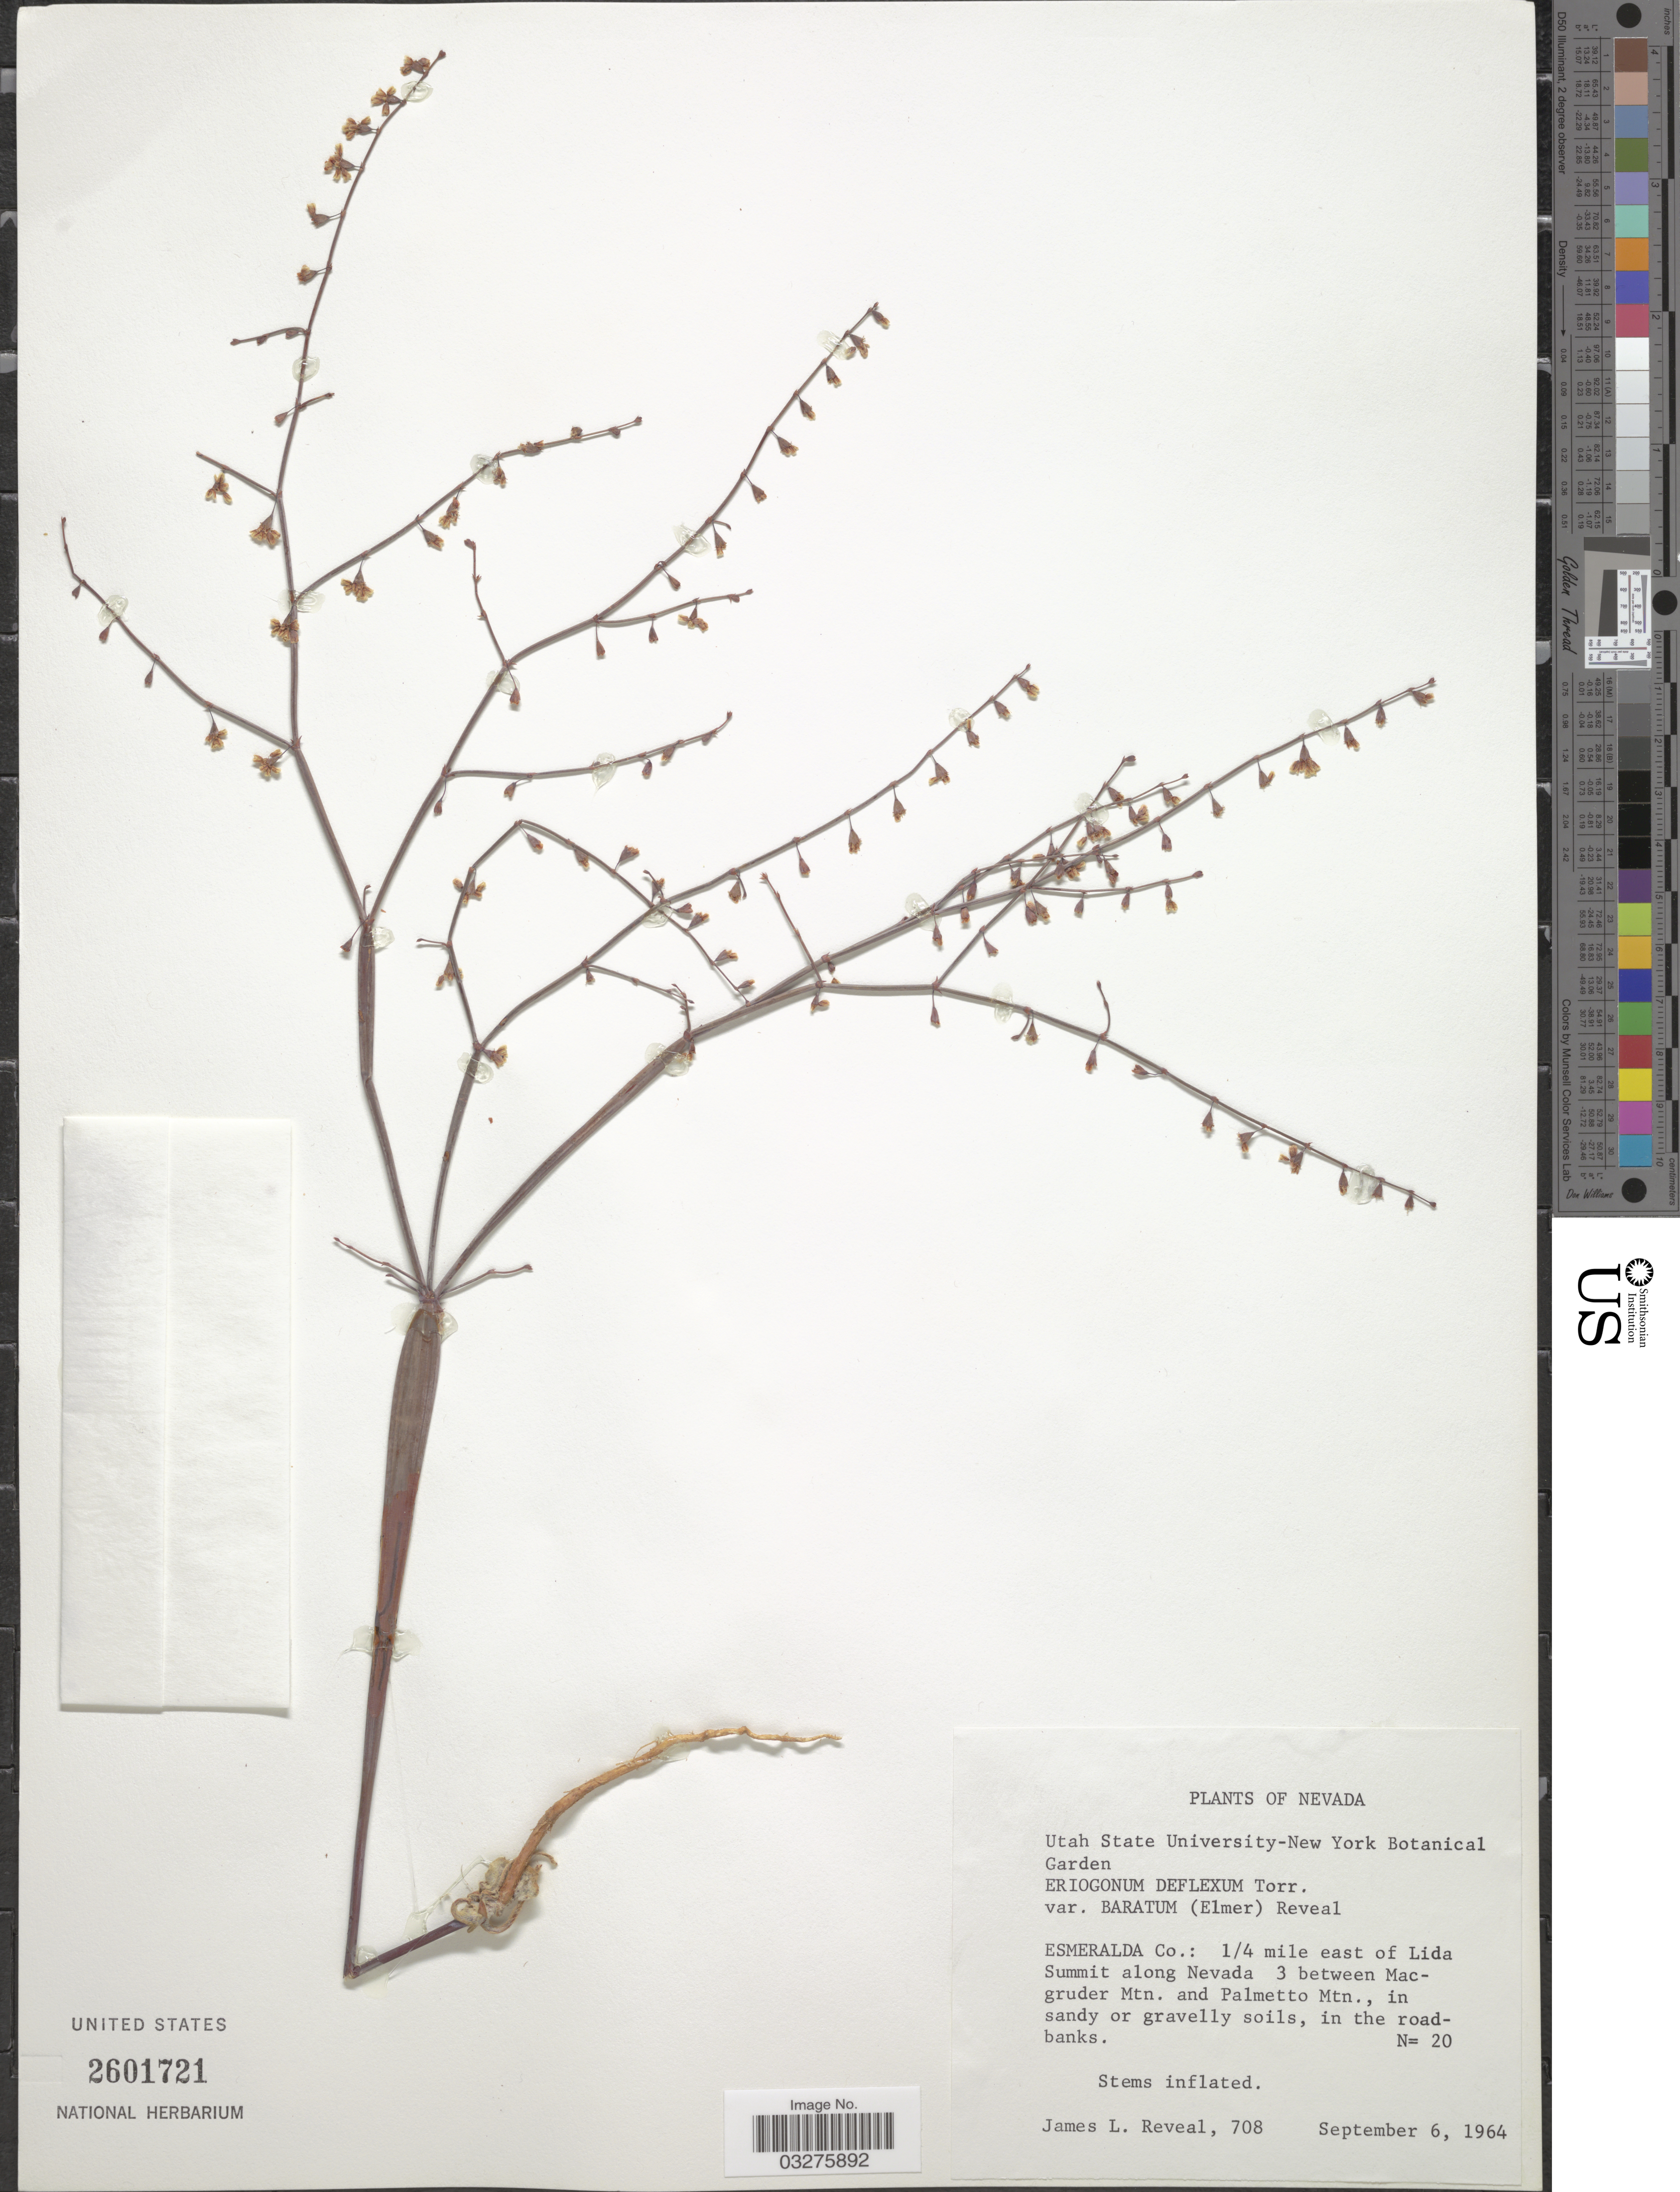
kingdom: Plantae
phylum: Tracheophyta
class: Magnoliopsida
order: Caryophyllales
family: Polygonaceae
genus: Eriogonum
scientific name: Eriogonum deflexum var. baratum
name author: (Elmer) Reveal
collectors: J. L. Reveal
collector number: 708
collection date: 1964-09-06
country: United States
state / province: Nevada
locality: Esmeralda Co.:1/4 mile east of Lida Summit along Nevada 3 between Macgruder Mtn. and Palmetto Mtn.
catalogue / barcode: US 2601721